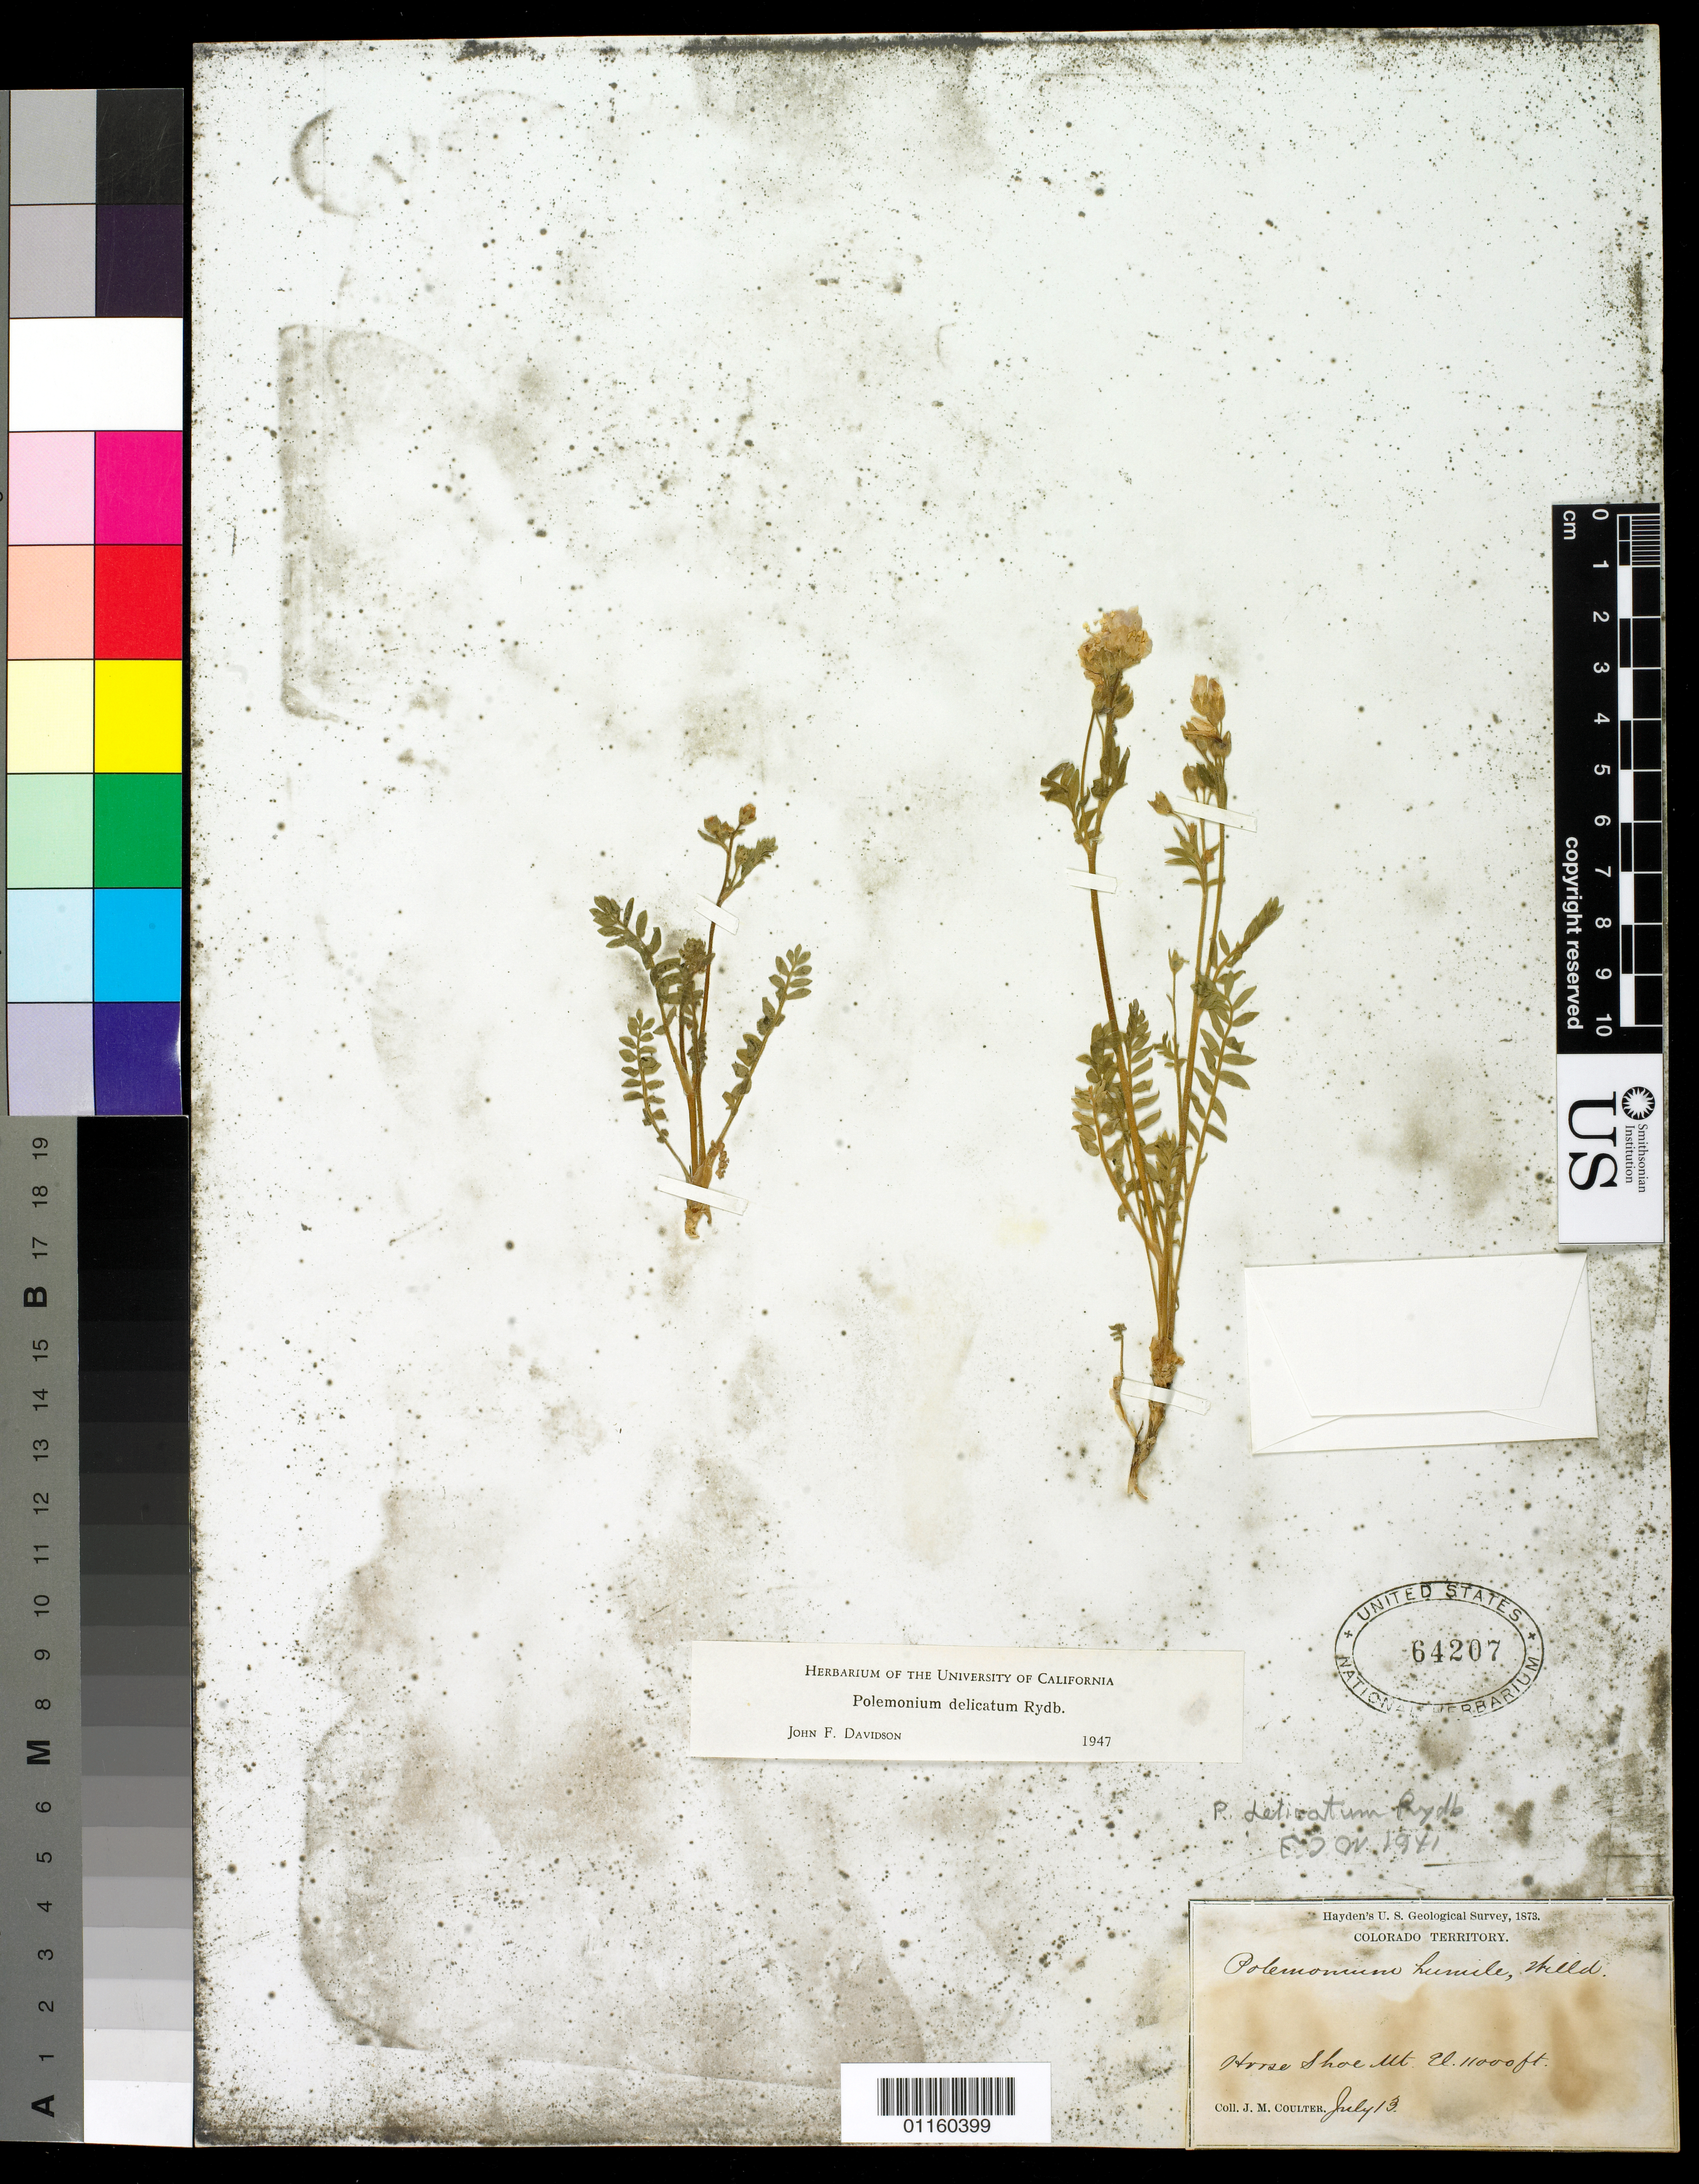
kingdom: Plantae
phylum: Tracheophyta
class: Magnoliopsida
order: Ericales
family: Polemoniaceae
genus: Polemonium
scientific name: Polemonium delicatum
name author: Rydb.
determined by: Davidson, J. F.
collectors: J. M. Coulter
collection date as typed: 13 Jul 1873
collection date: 1873-07-13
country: United States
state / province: Colorado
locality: Horse Shoe Mt.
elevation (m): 3353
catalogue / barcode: US 64207